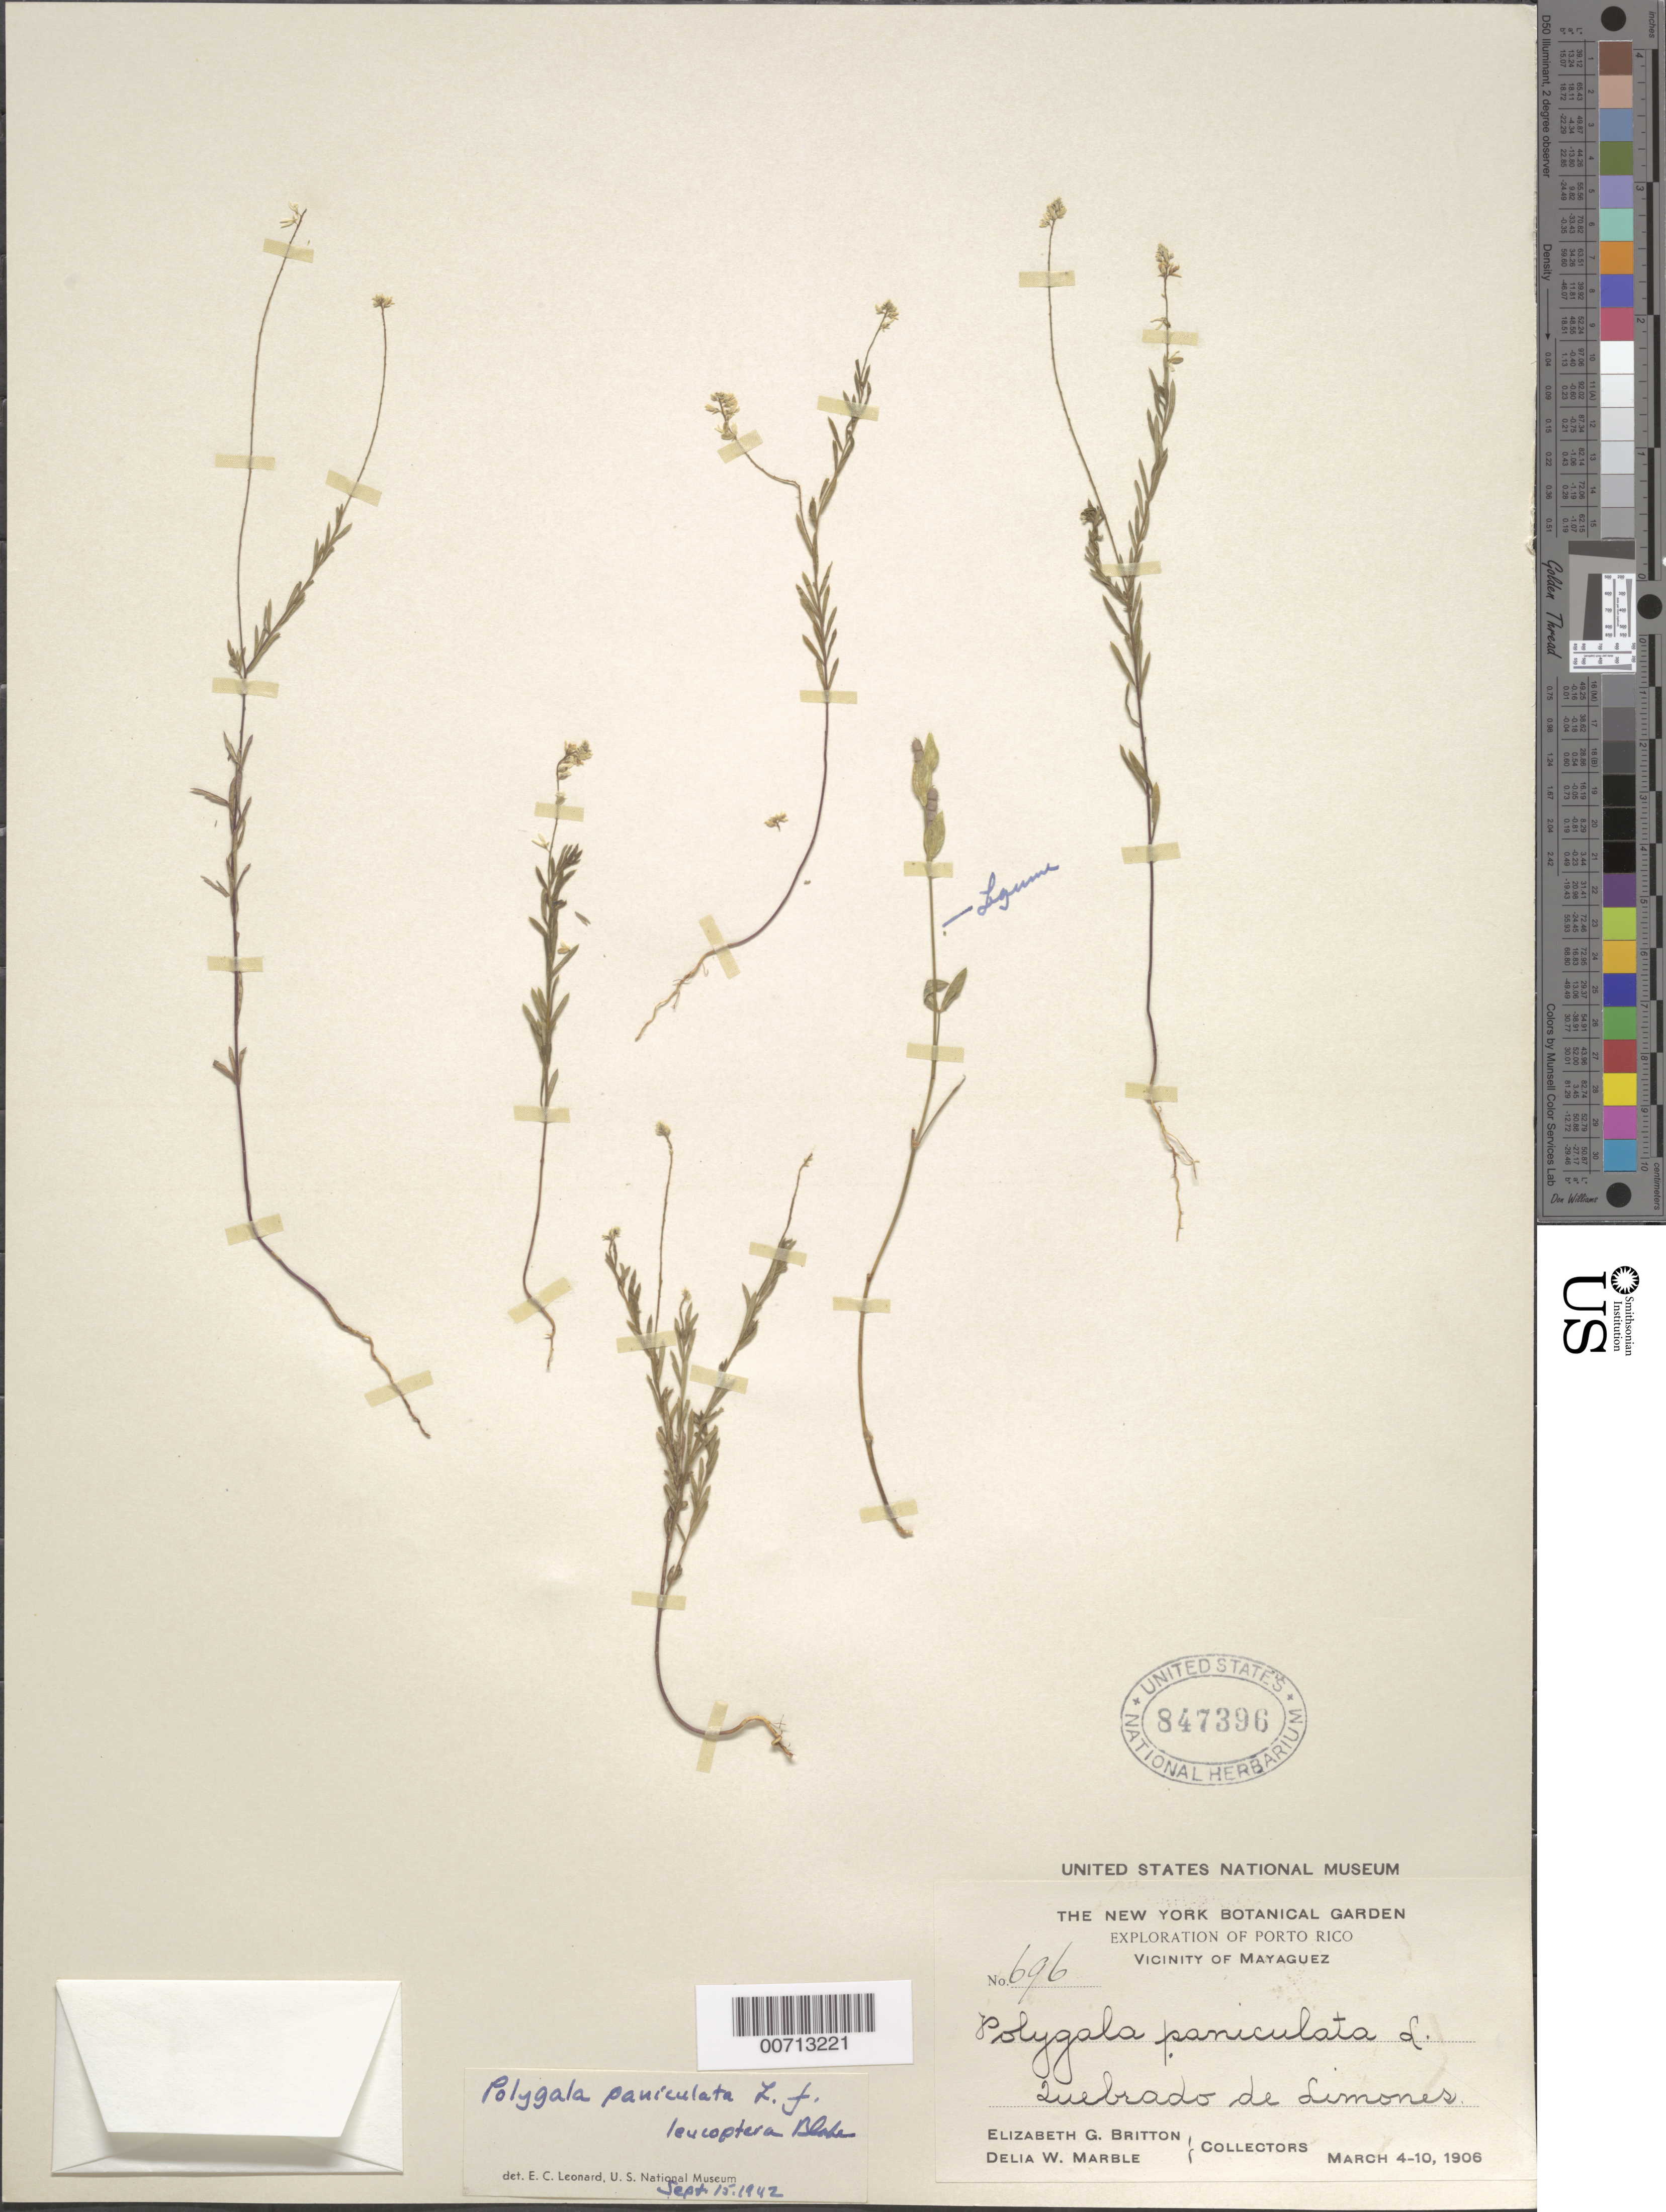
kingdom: Plantae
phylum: Tracheophyta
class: Magnoliopsida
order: Fabales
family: Polygalaceae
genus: Polygala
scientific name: Polygala paniculata f. leucoptera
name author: S.F. Blake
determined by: Leonard, Emery C., (US)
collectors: E. G. Britton & D. W. Marble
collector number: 696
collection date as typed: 04 Mar 1906 to 10 Mar 1906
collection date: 1906-03-04/1906-03-10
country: Puerto Rico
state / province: Mayaguez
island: Greater Antilles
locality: Quebrado de Limones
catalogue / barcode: US 847396